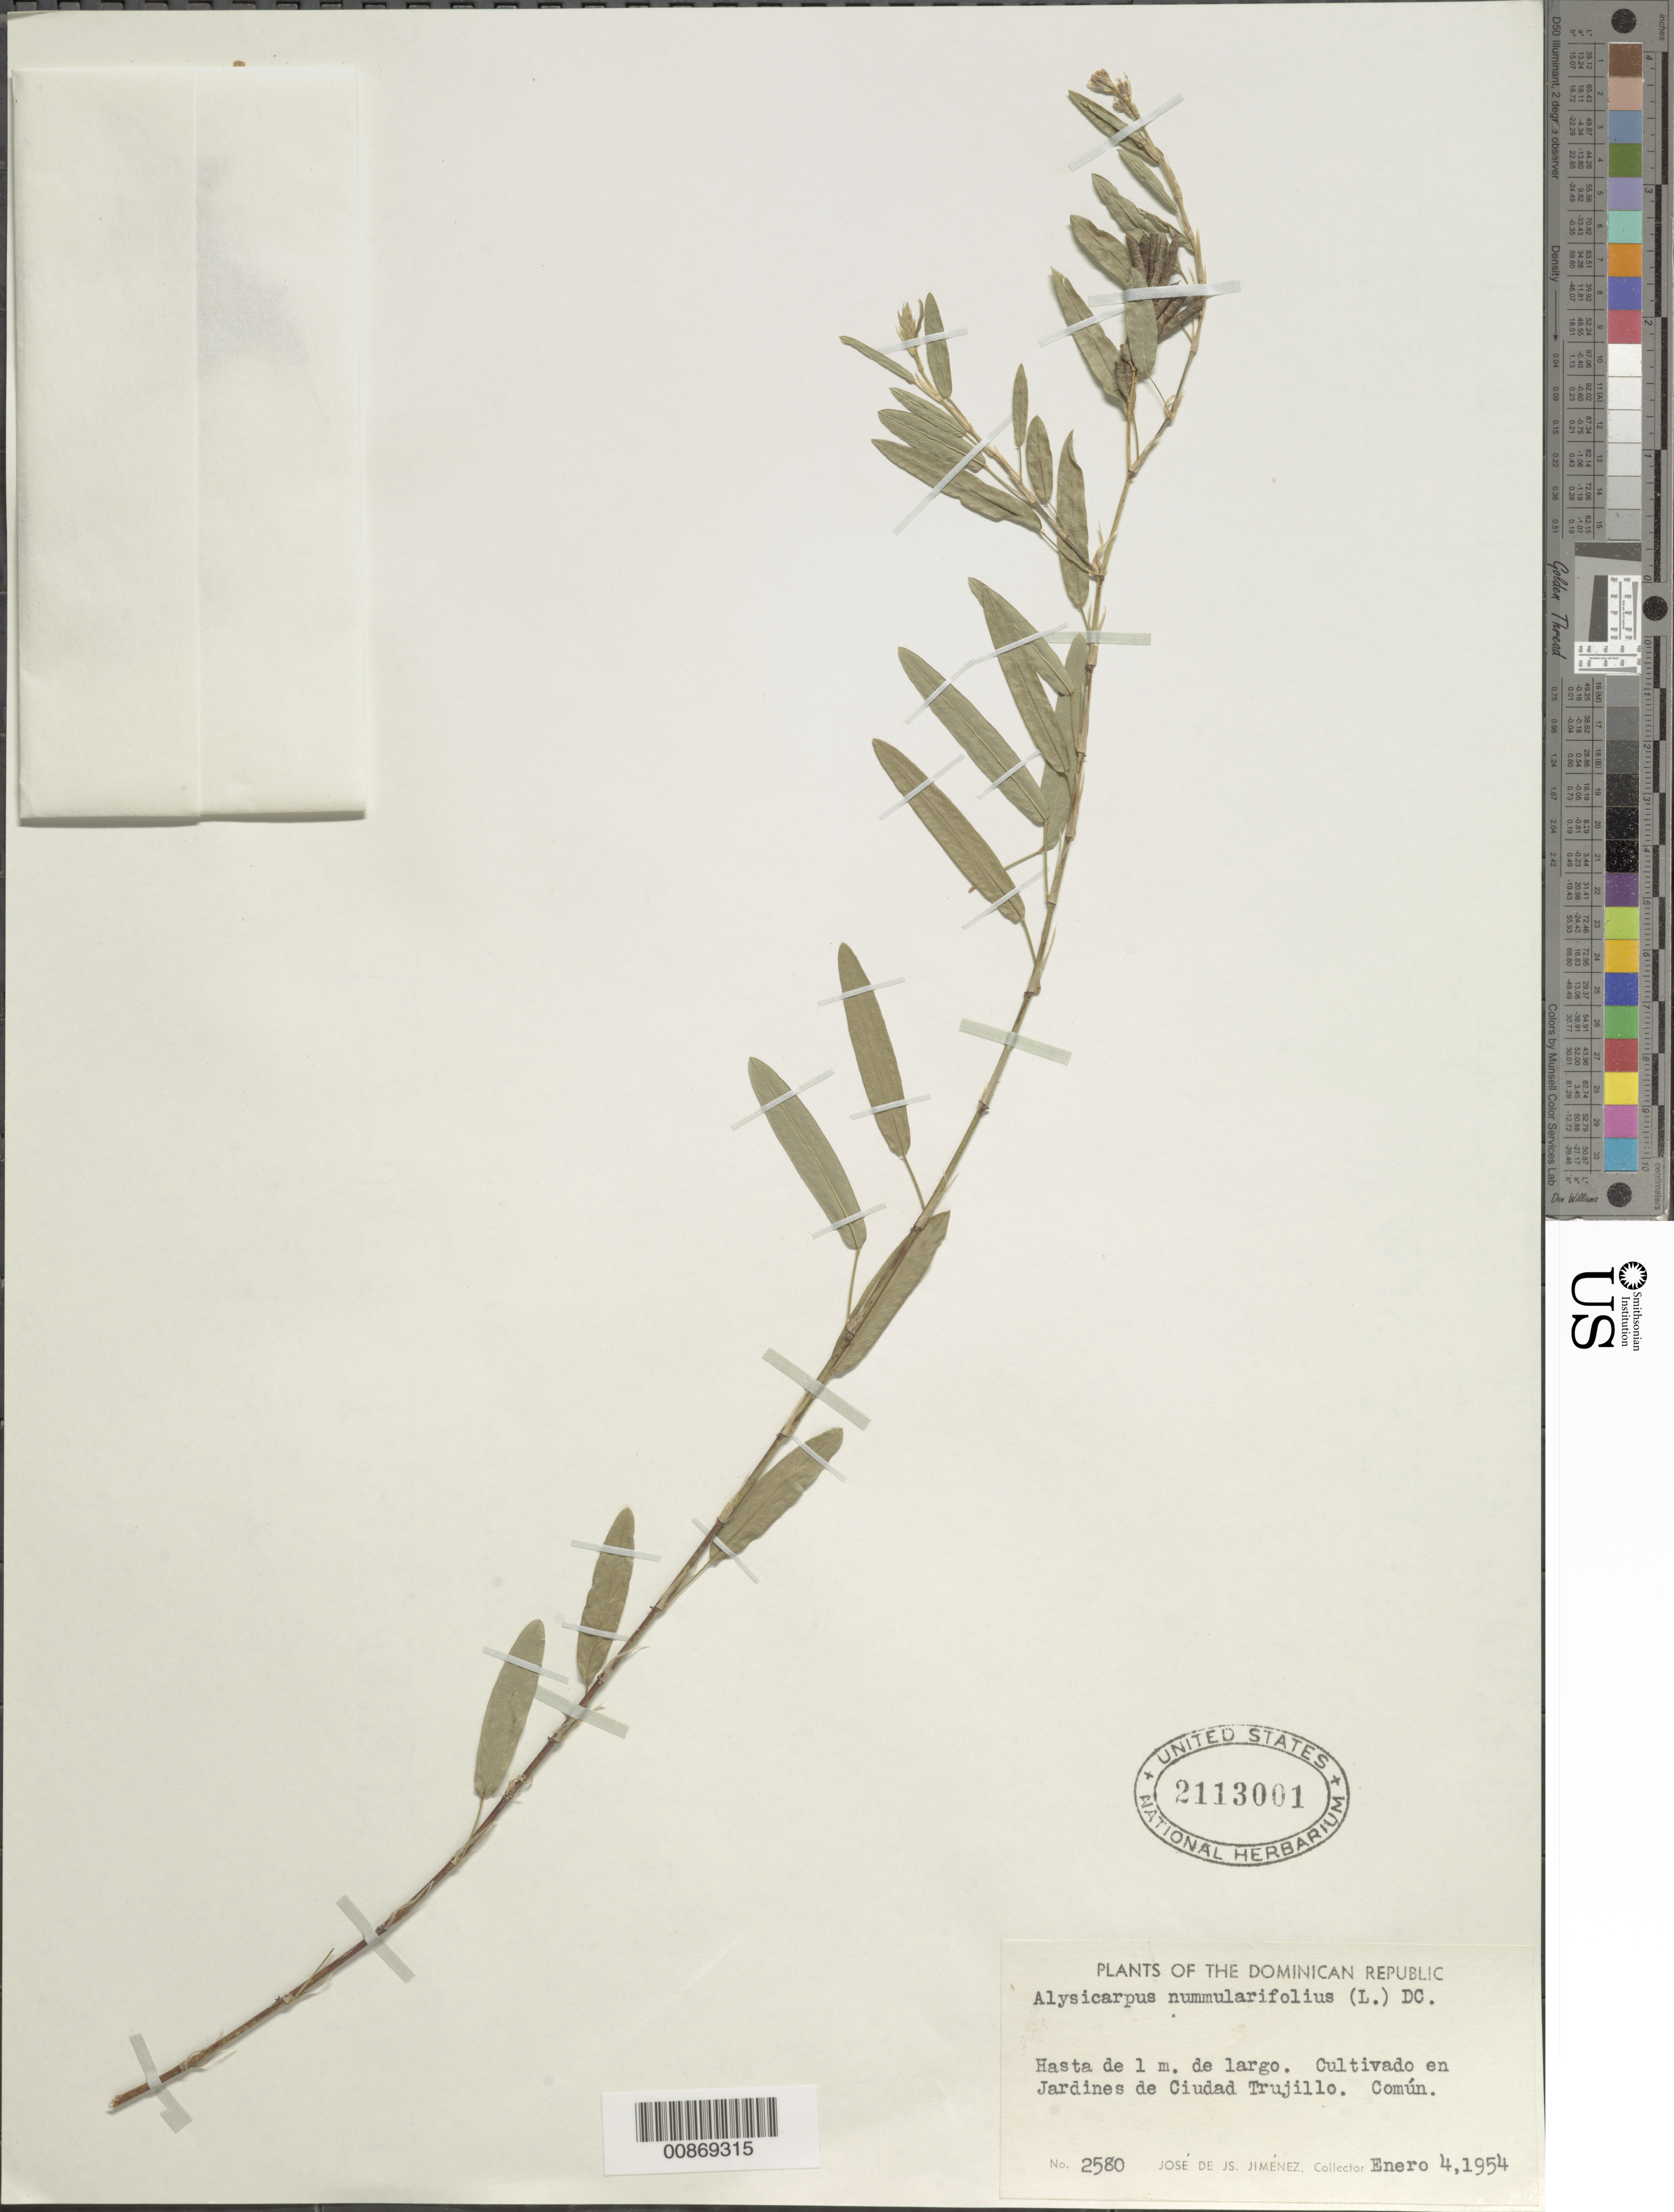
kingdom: Plantae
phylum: Tracheophyta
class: Magnoliopsida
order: Fabales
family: Fabaceae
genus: Alysicarpus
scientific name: Alysicarpus vaginalis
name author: (L.) DC.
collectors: J. J. Jiménez Almonte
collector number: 2580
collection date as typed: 04 Jan 1954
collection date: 1954-01-04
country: Dominican Republic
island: Hispaniola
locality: Jardines de Ciudad Trujillo.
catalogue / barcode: US 2113001